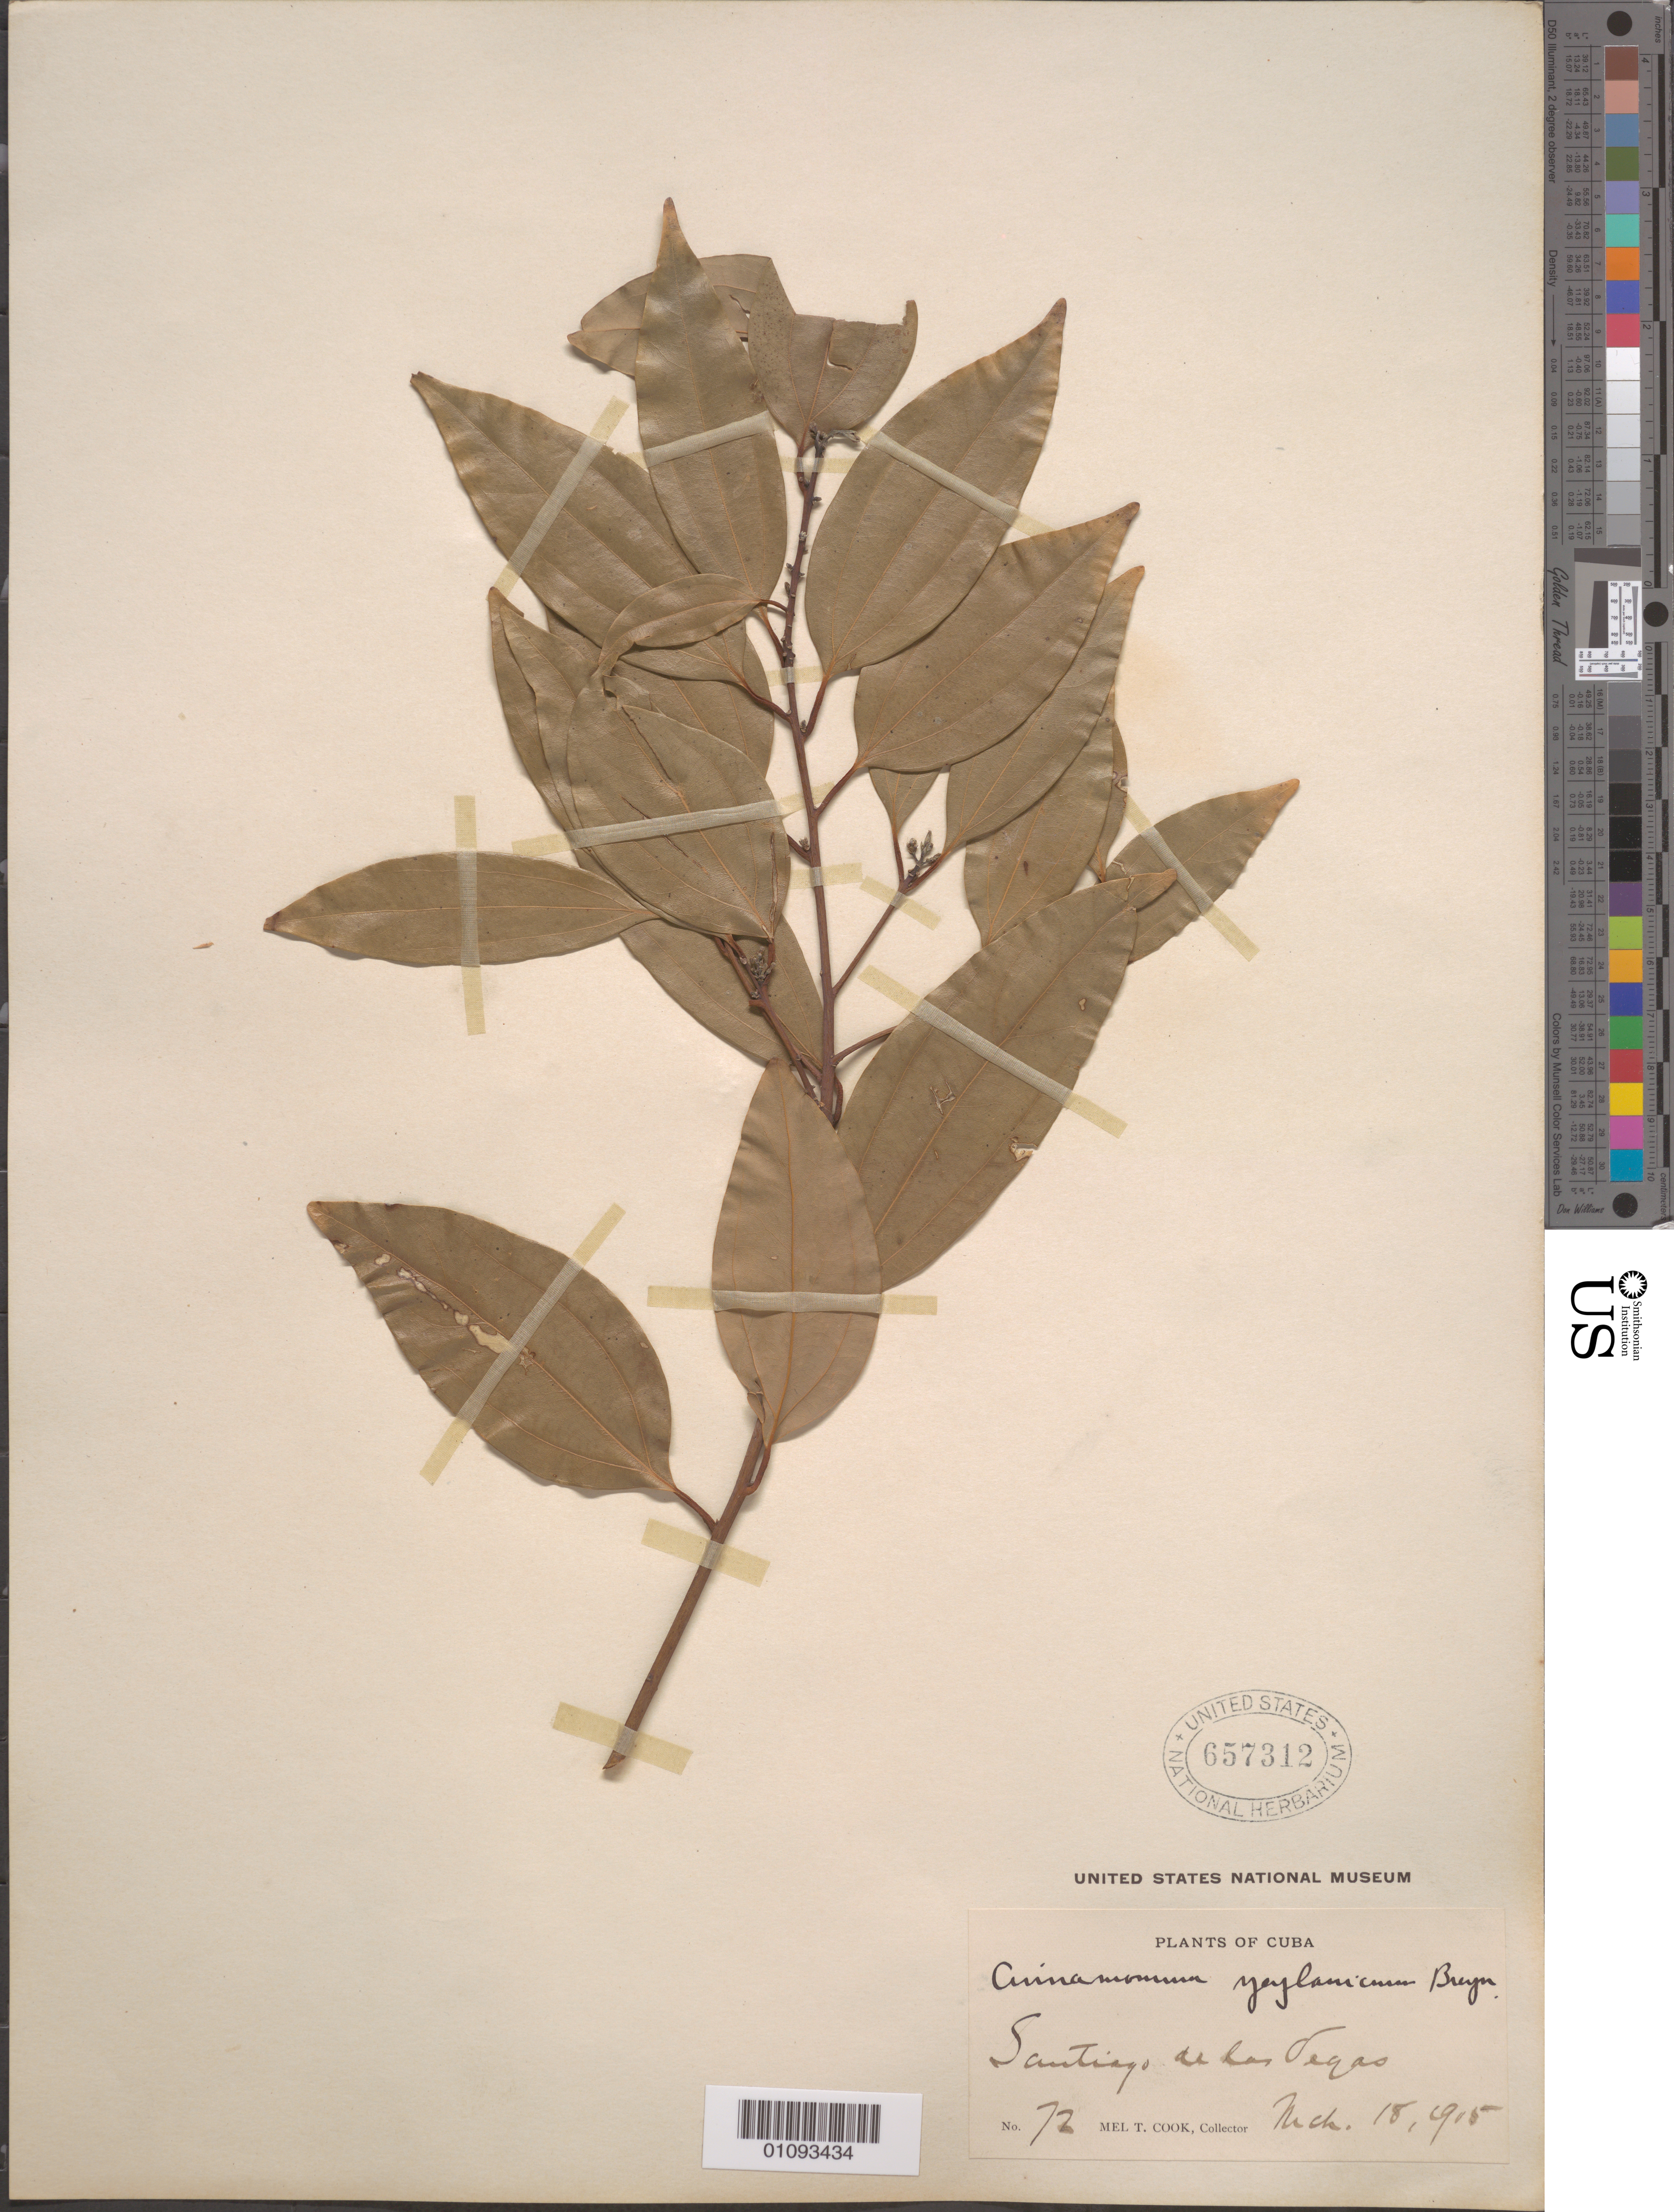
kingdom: Plantae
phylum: Tracheophyta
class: Magnoliopsida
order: Laurales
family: Lauraceae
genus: Cinnamomum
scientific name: Cinnamomum verum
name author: J. Presl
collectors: M. T. Cook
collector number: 72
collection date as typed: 18 Mar 1905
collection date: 1905-03-18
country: Cuba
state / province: La Habana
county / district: Municipio Boyeros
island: Cuba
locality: Santiago de Las Vegas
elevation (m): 97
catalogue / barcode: US 657312